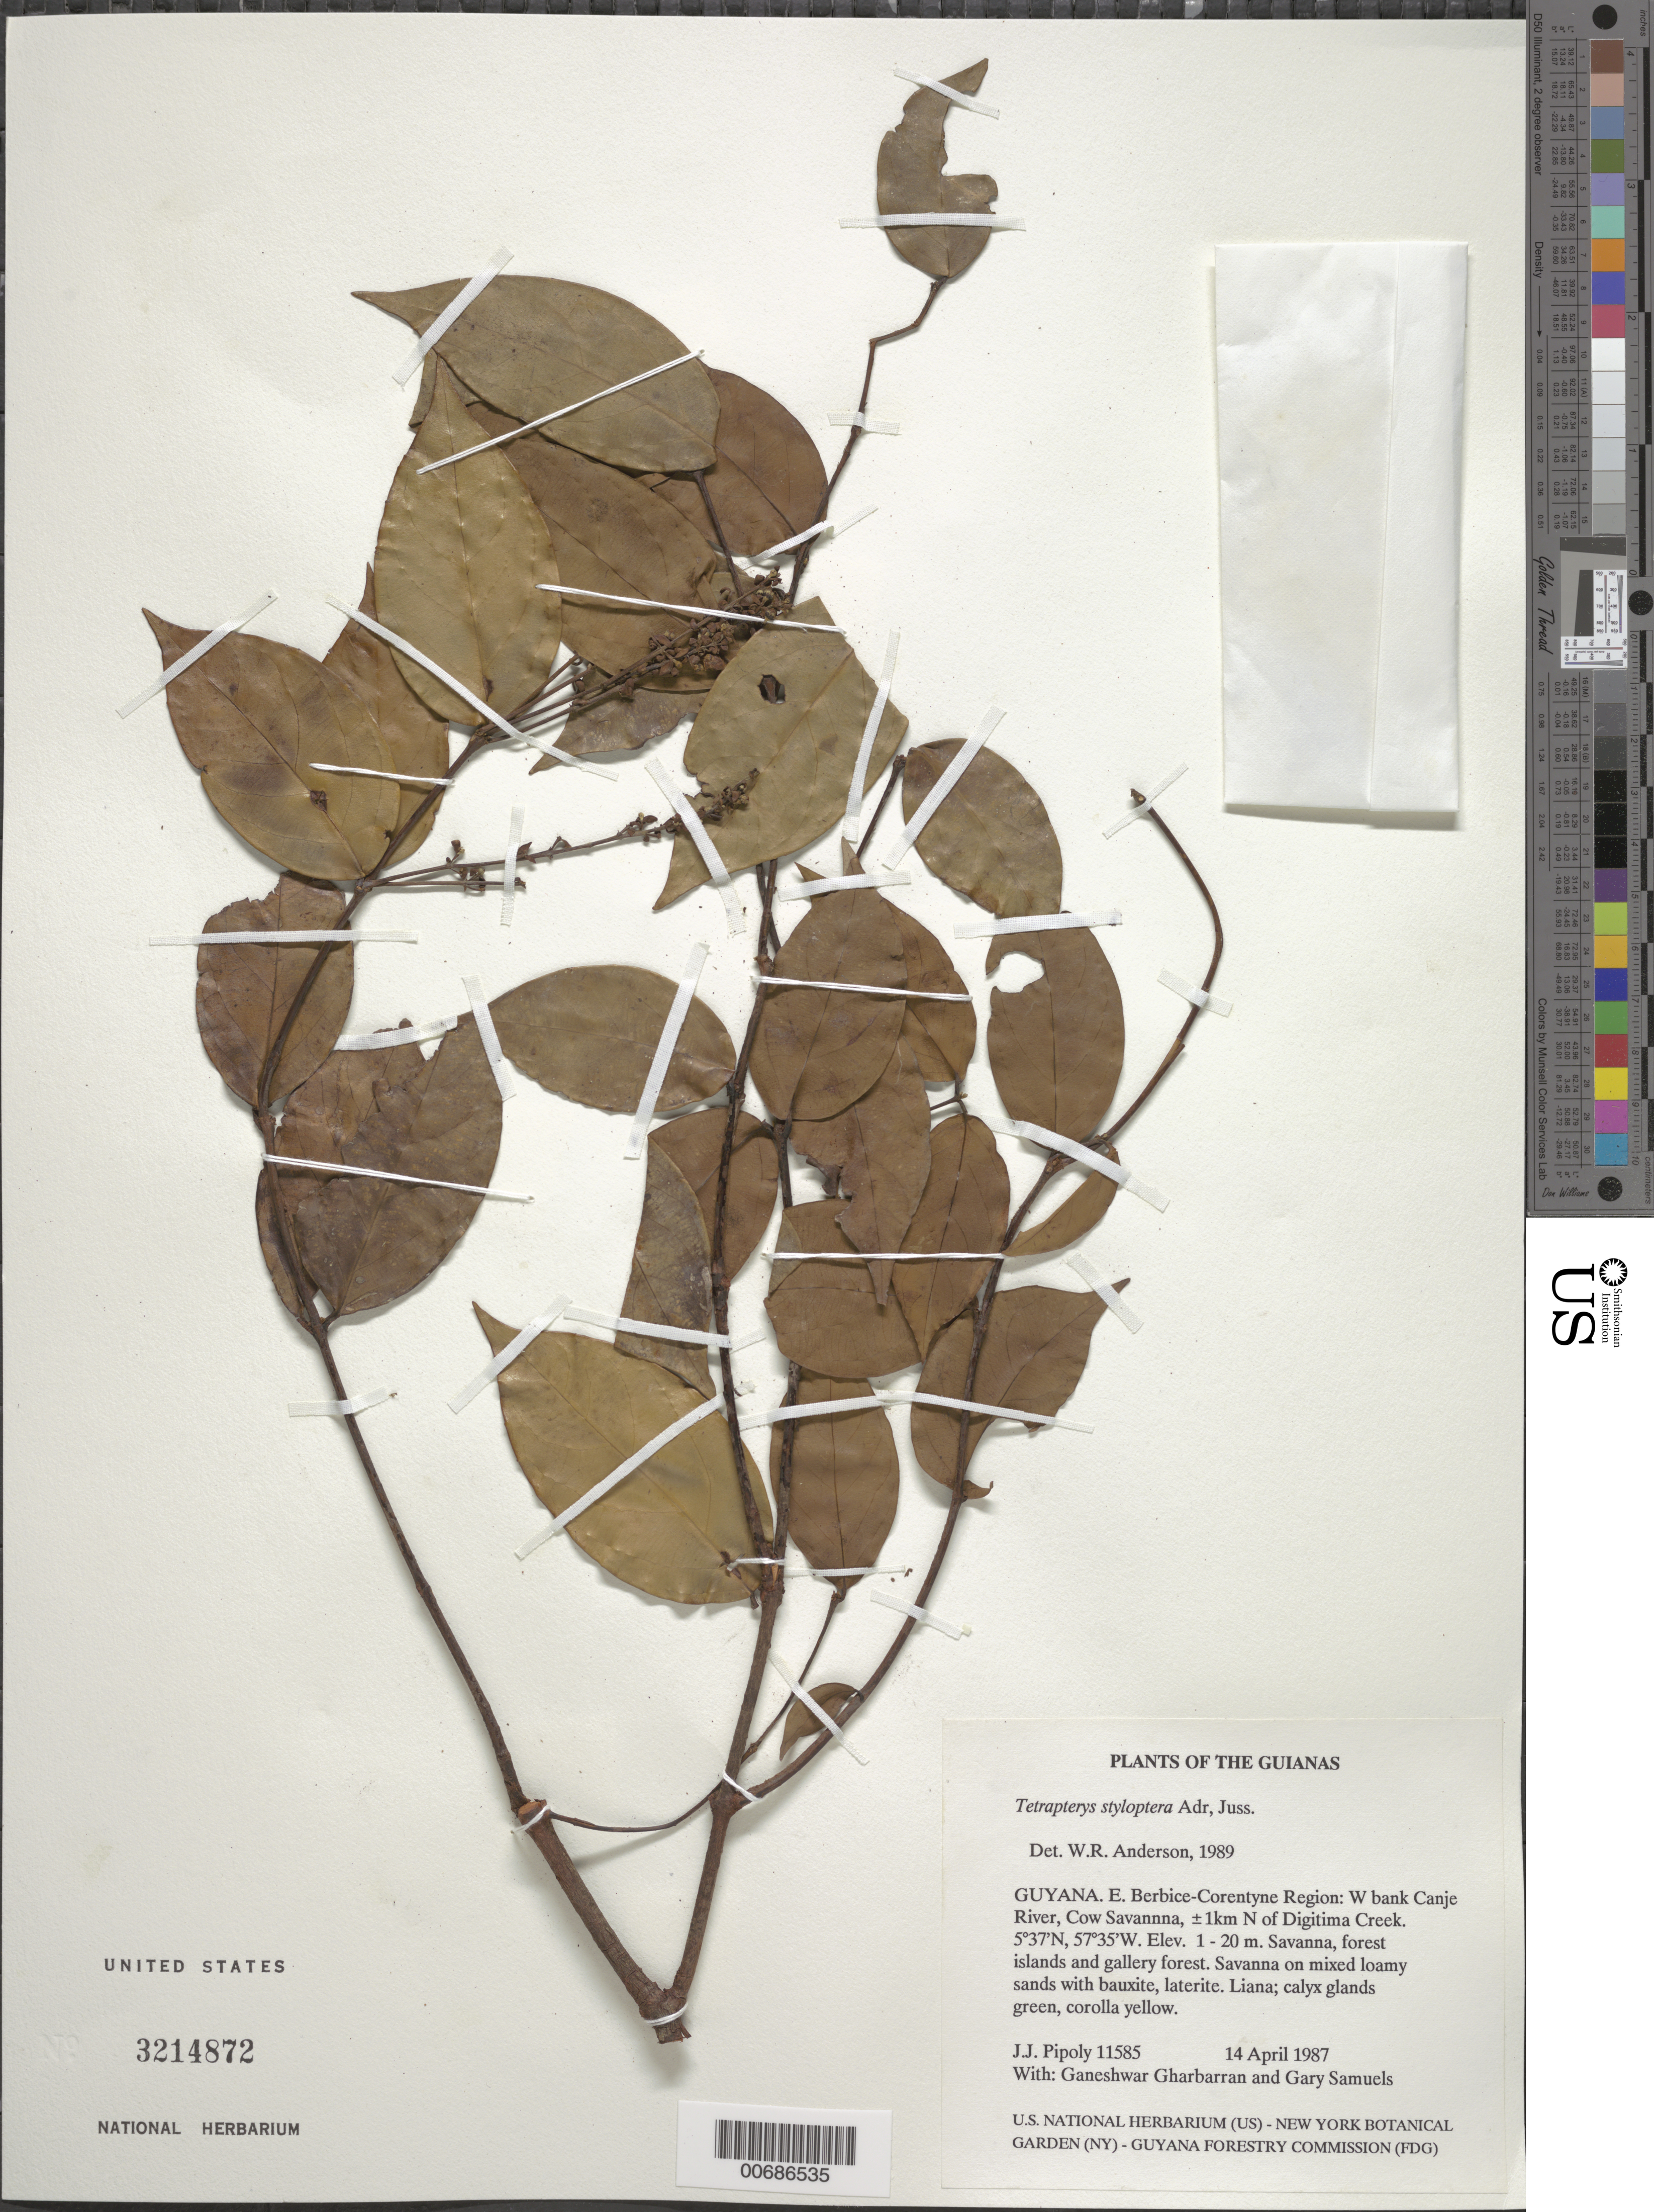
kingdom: Plantae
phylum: Tracheophyta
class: Magnoliopsida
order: Malpighiales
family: Malpighiaceae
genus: Glicophyllum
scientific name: Glicophyllum stylopterum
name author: (A. Juss.) R.F. Almeida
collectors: J. J. Pipoly, G. Gharbarran & G. Samuels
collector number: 11585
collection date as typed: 14 April 1987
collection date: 1987-04-14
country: Guyana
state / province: E. Berbice-Corentyne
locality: W bank Canje River, Cow Savanna, ±1km N of Digitima Creek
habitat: Savanna, forest islands and gallery forest. Savanna on mixed loamy sands with bauxite, laterite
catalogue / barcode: US 3214872